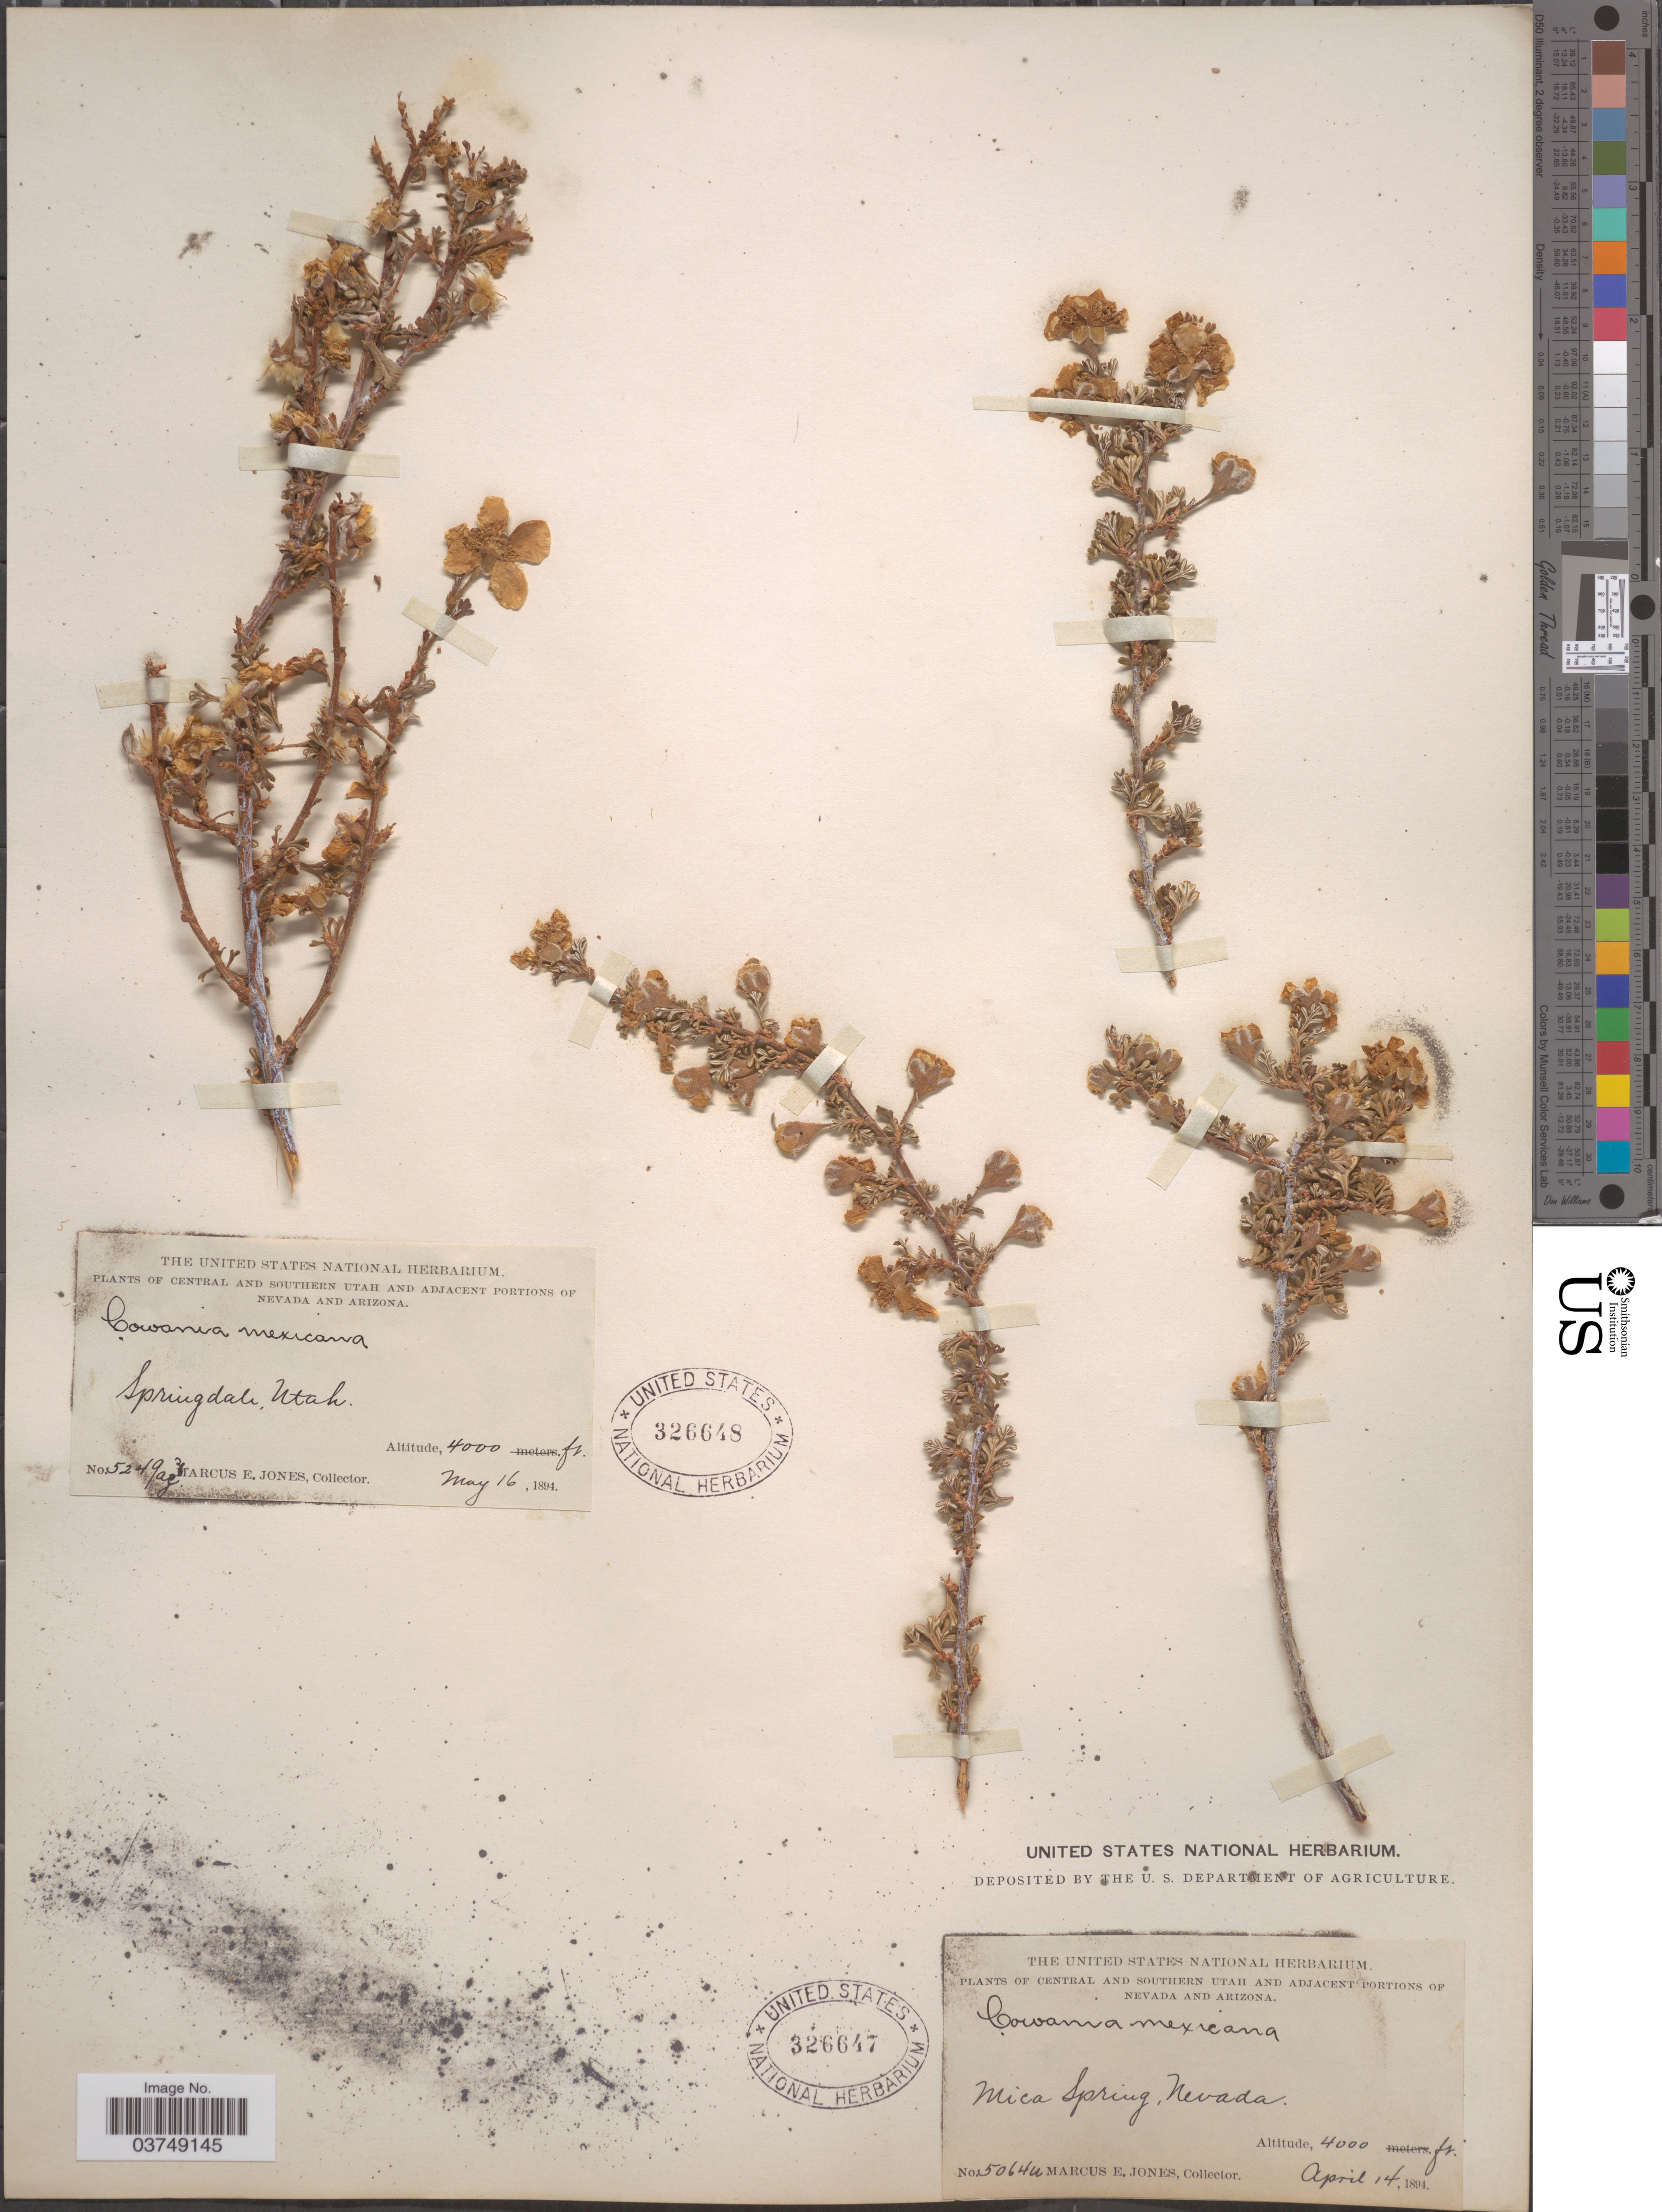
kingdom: Plantae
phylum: Tracheophyta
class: Magnoliopsida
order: Rosales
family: Rosaceae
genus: Purshia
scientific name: Purshia stansburyana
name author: (Torr.) Henrickson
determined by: Strong, Mark T., (BOT), Smithsonian Institution - National Museum of Natural History (UNITED STATES)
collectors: M. E. Jones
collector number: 5249ag*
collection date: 1894-05-16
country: United States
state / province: Utah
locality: Central and southern Utah. Springdale.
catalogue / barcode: US 326648-2